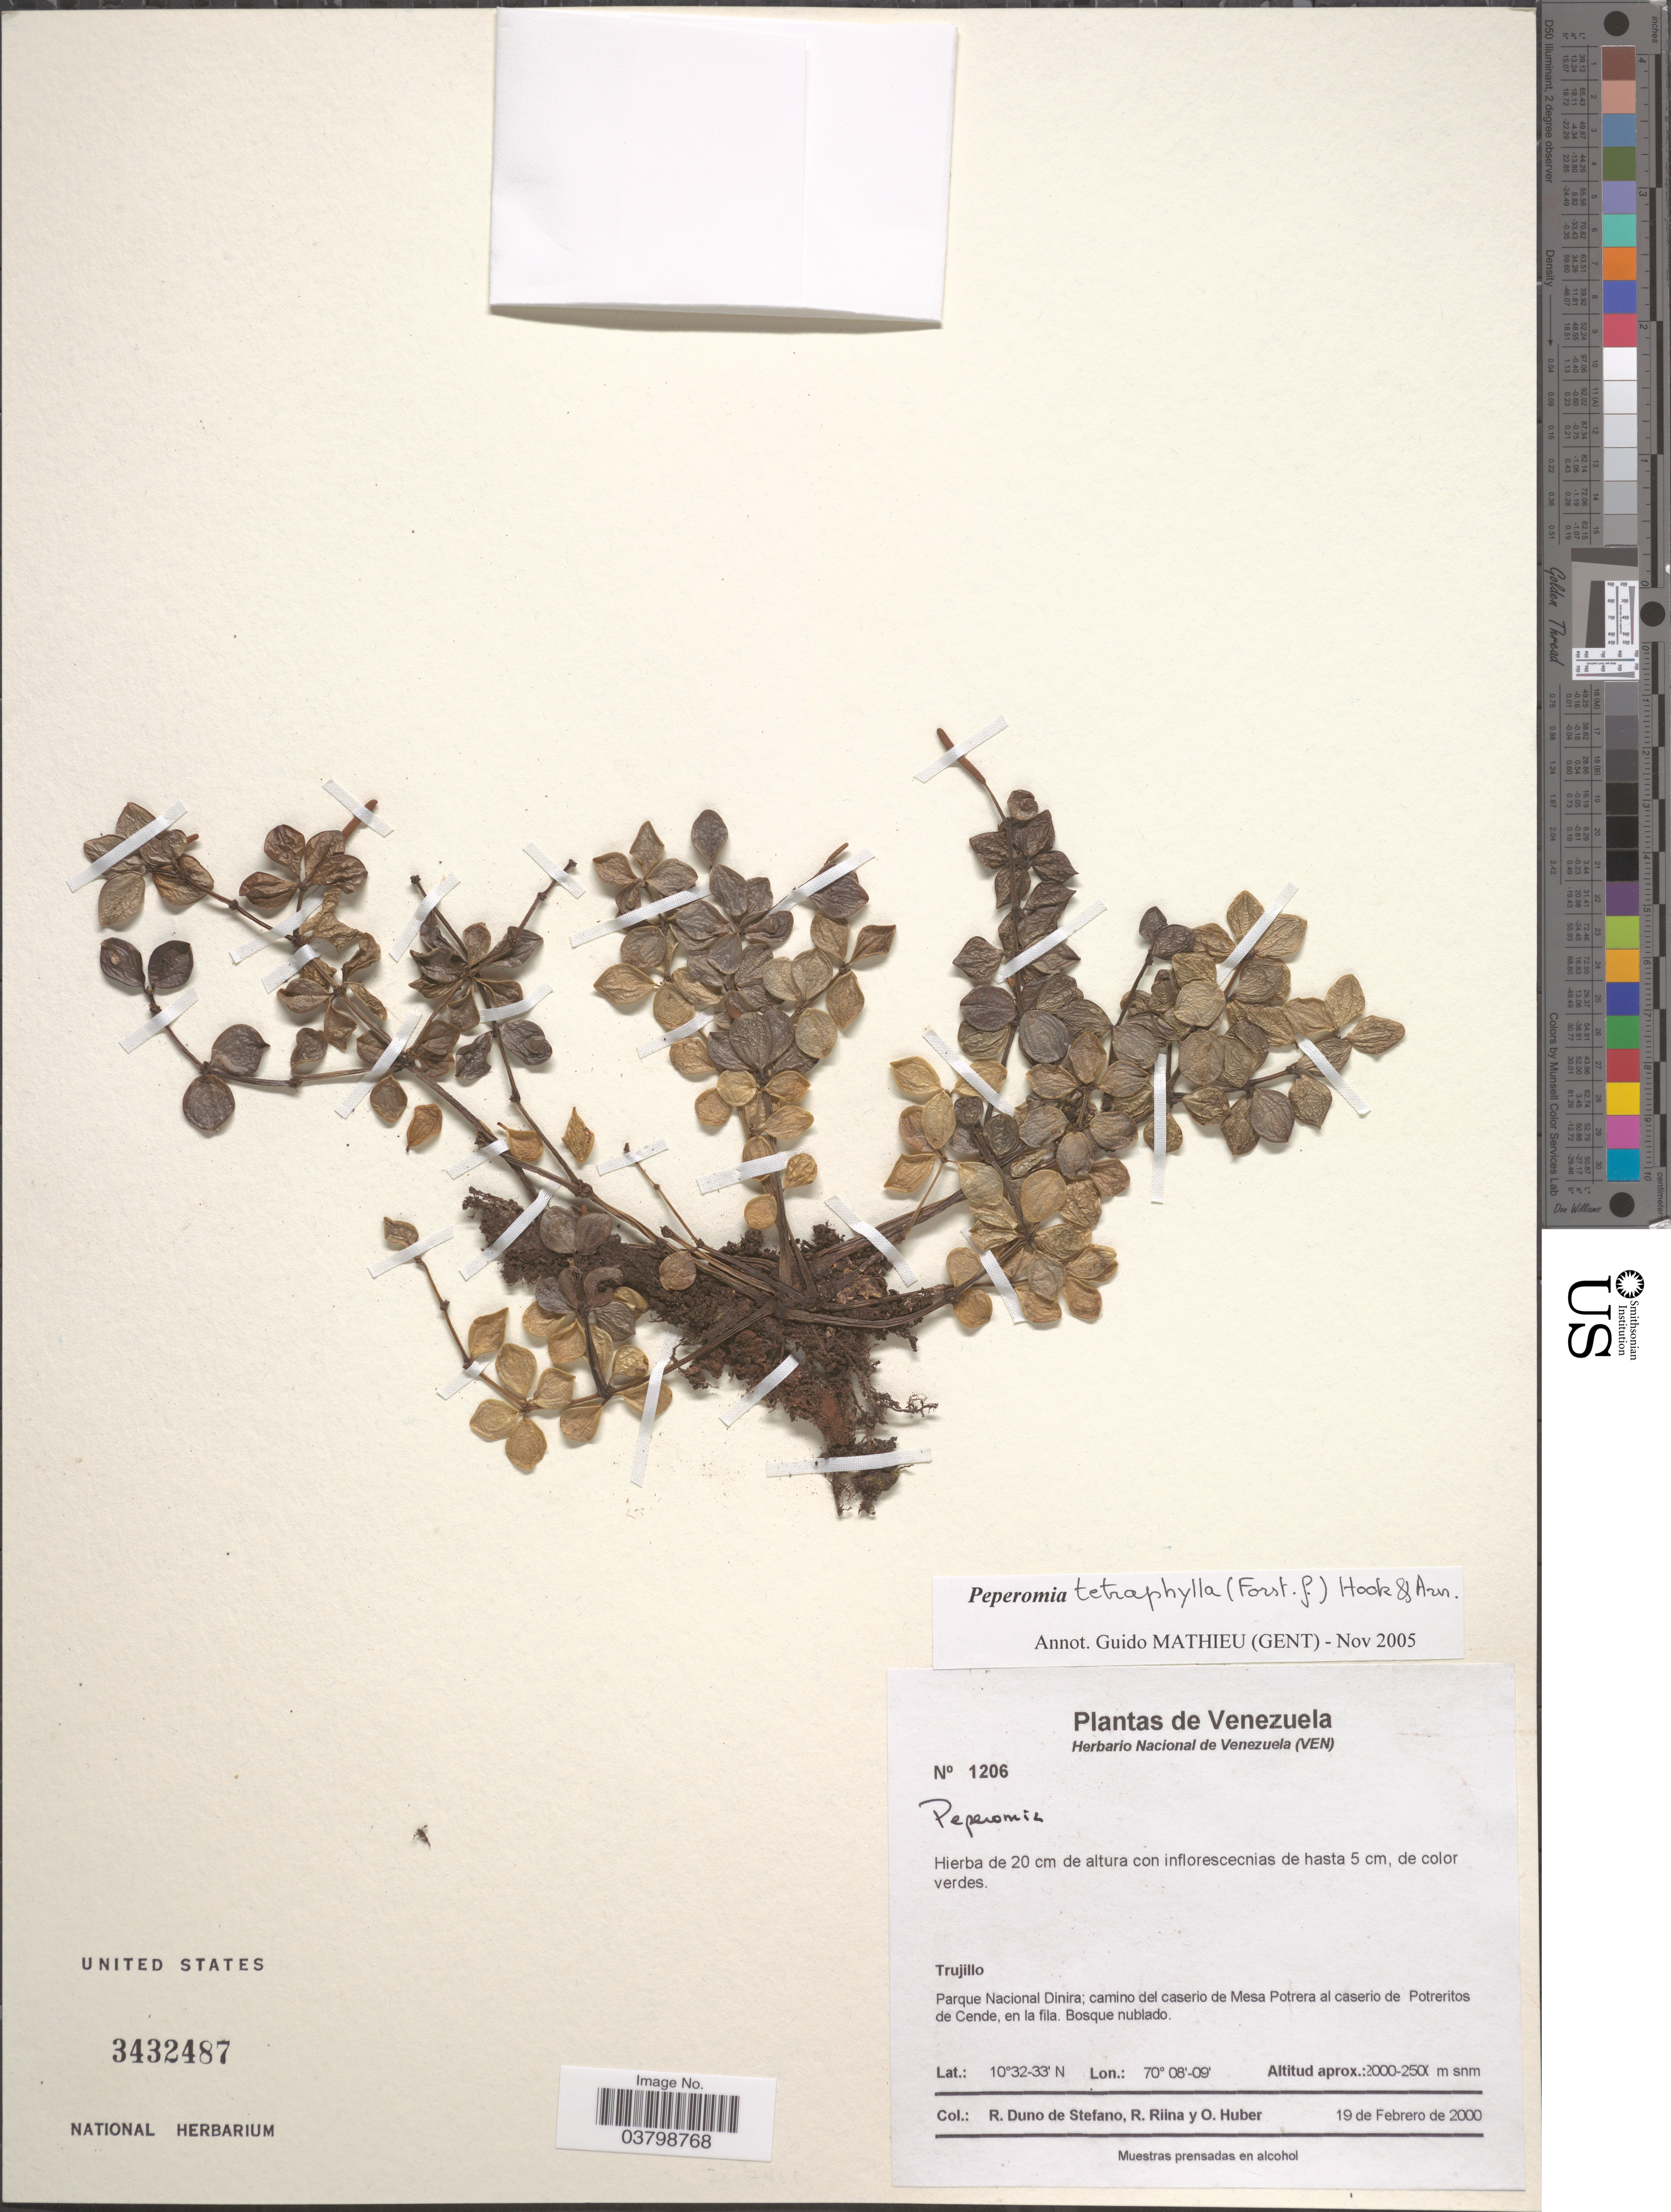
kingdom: Plantae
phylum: Tracheophyta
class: Magnoliopsida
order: Piperales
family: Piperaceae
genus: Peperomia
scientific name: Peperomia tetraphylla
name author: (G. Forst.) Hook. & Arn.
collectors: R. Duno de Stefano, R. Riina & O. Huber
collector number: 1206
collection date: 2000-02-19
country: Venezuela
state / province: Trujillo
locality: Parque Nacional Dinira; camino del caserio de Mesa Potrera al caserio de Potreritos de Cende, en la fila.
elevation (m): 2000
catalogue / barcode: US 3432487